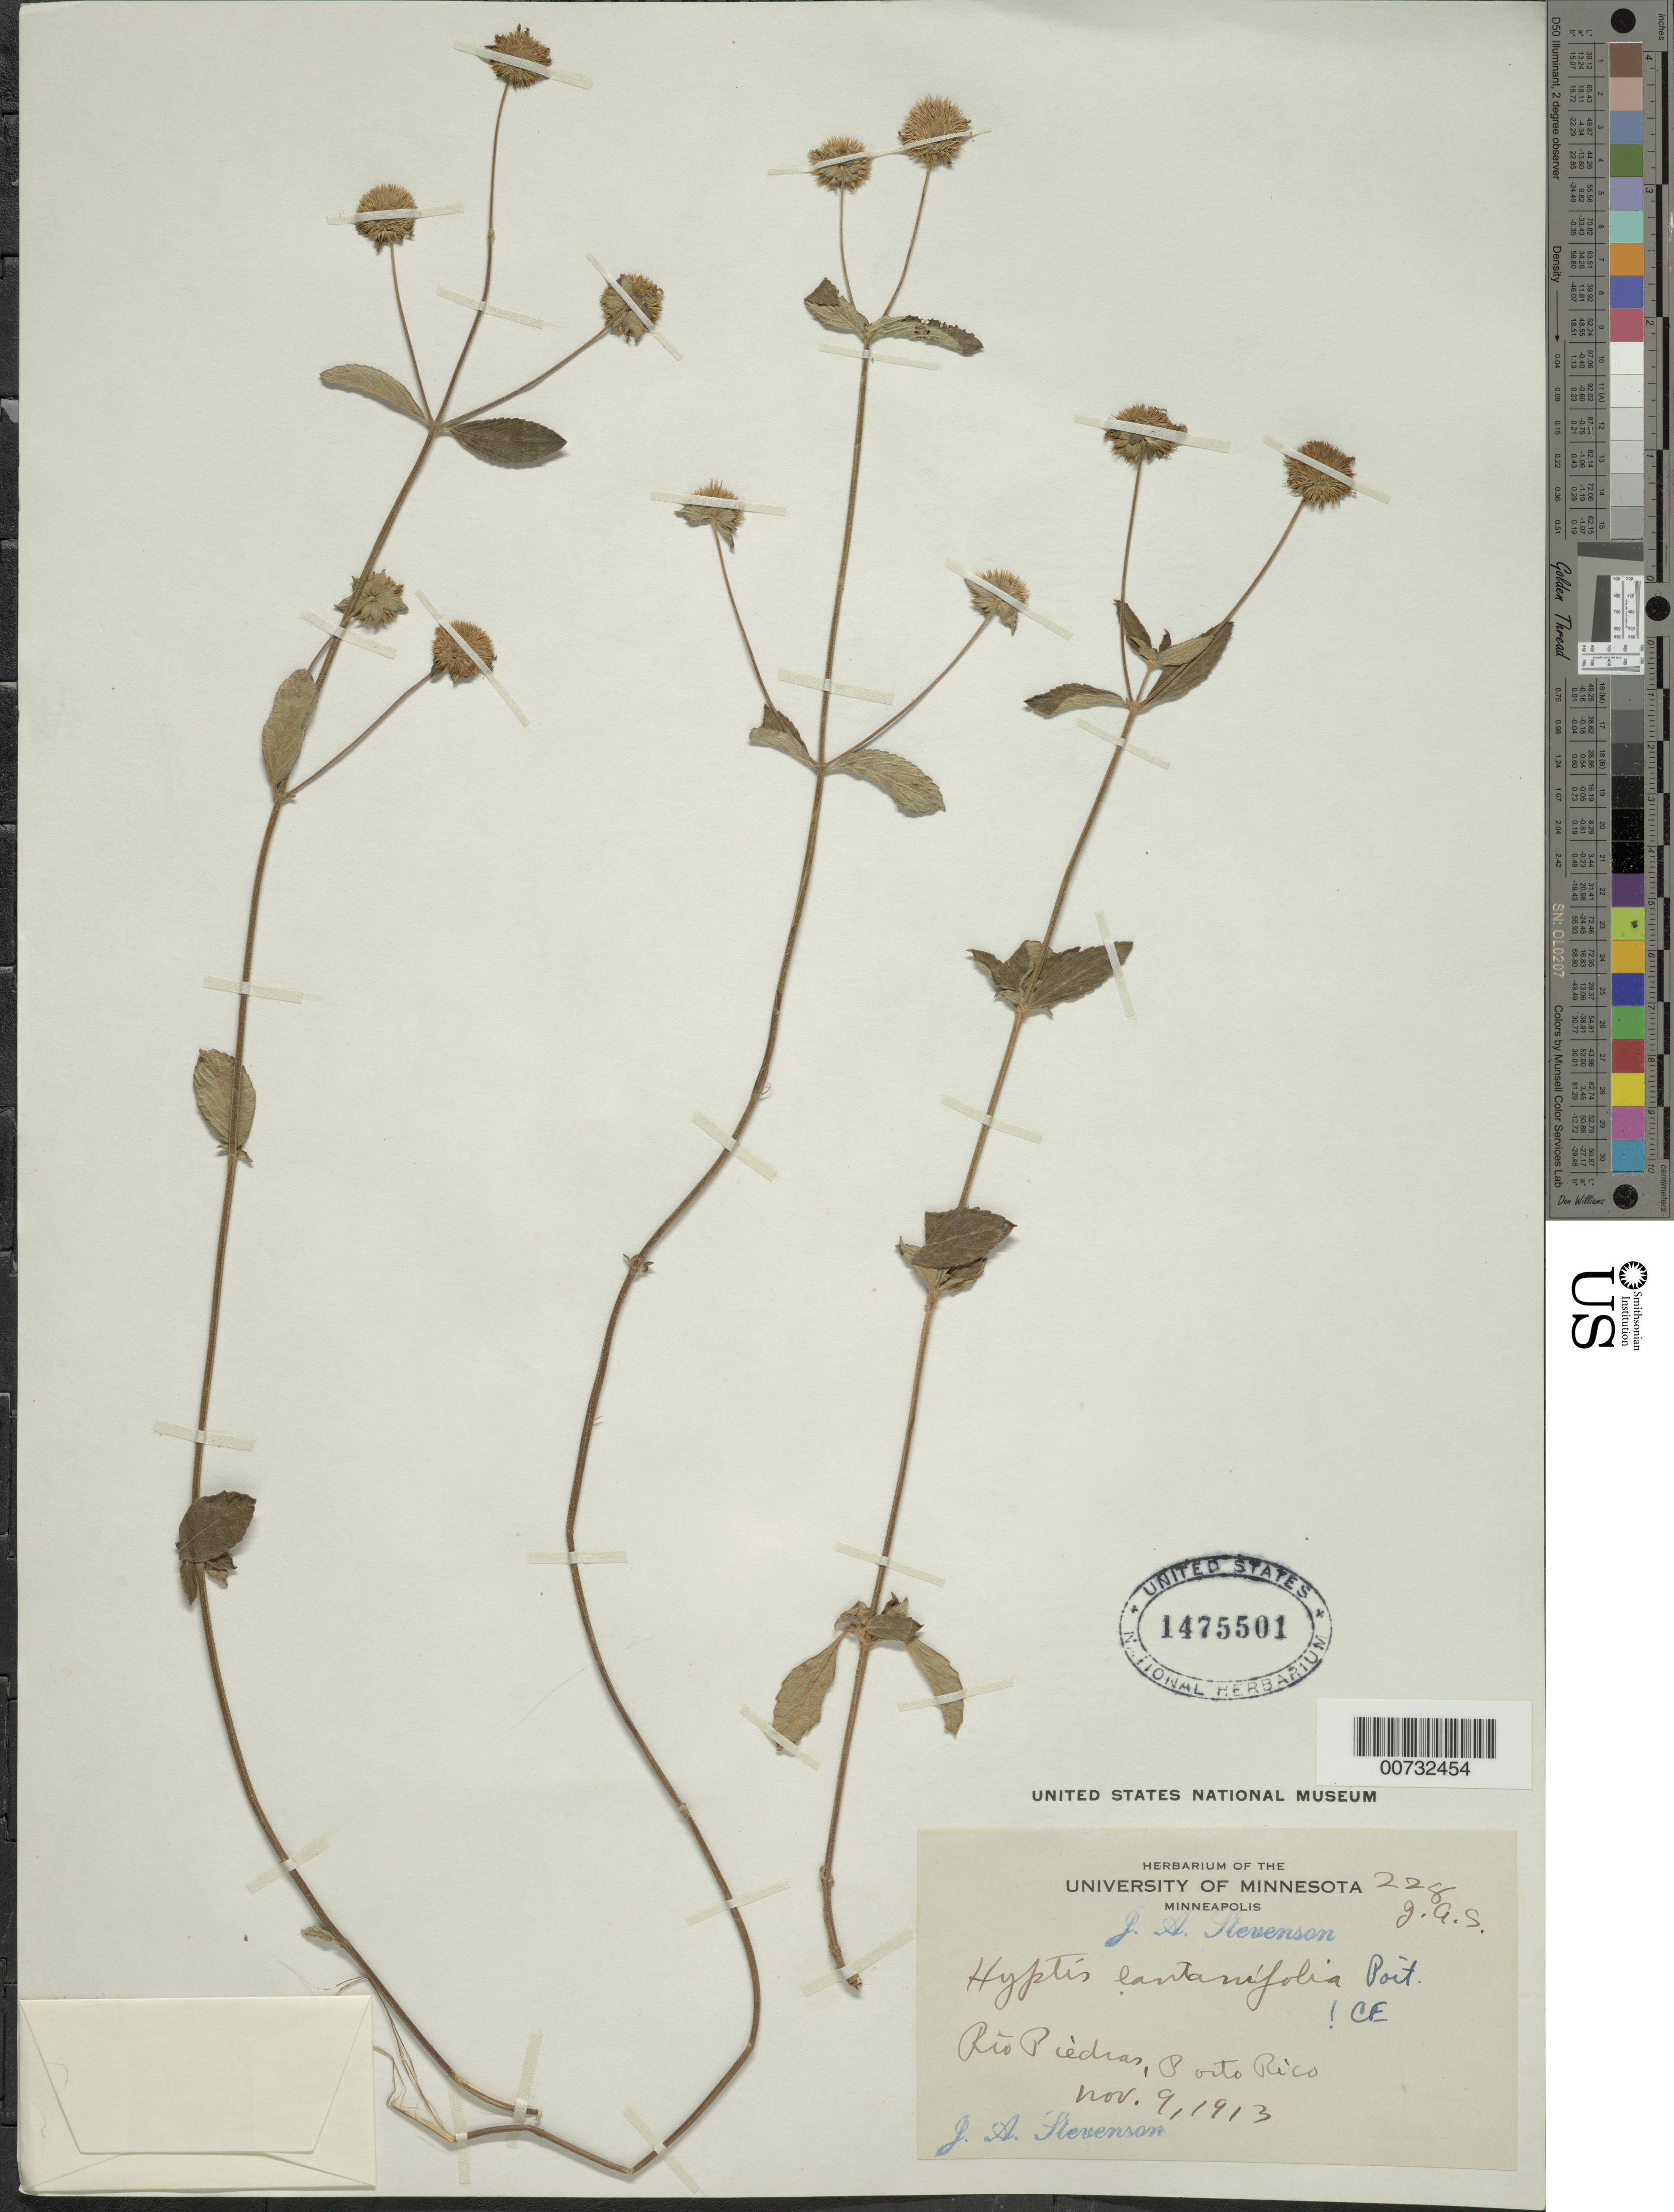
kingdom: Plantae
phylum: Tracheophyta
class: Magnoliopsida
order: Lamiales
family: Lamiaceae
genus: Hyptis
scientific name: Hyptis lantanifolia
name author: Poit.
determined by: Epling, C. C.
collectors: J. Stevenson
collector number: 228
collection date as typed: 09 Nov 1913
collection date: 1913-11-09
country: Puerto Rico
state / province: San Juan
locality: Rio Piedras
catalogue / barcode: US 1475501